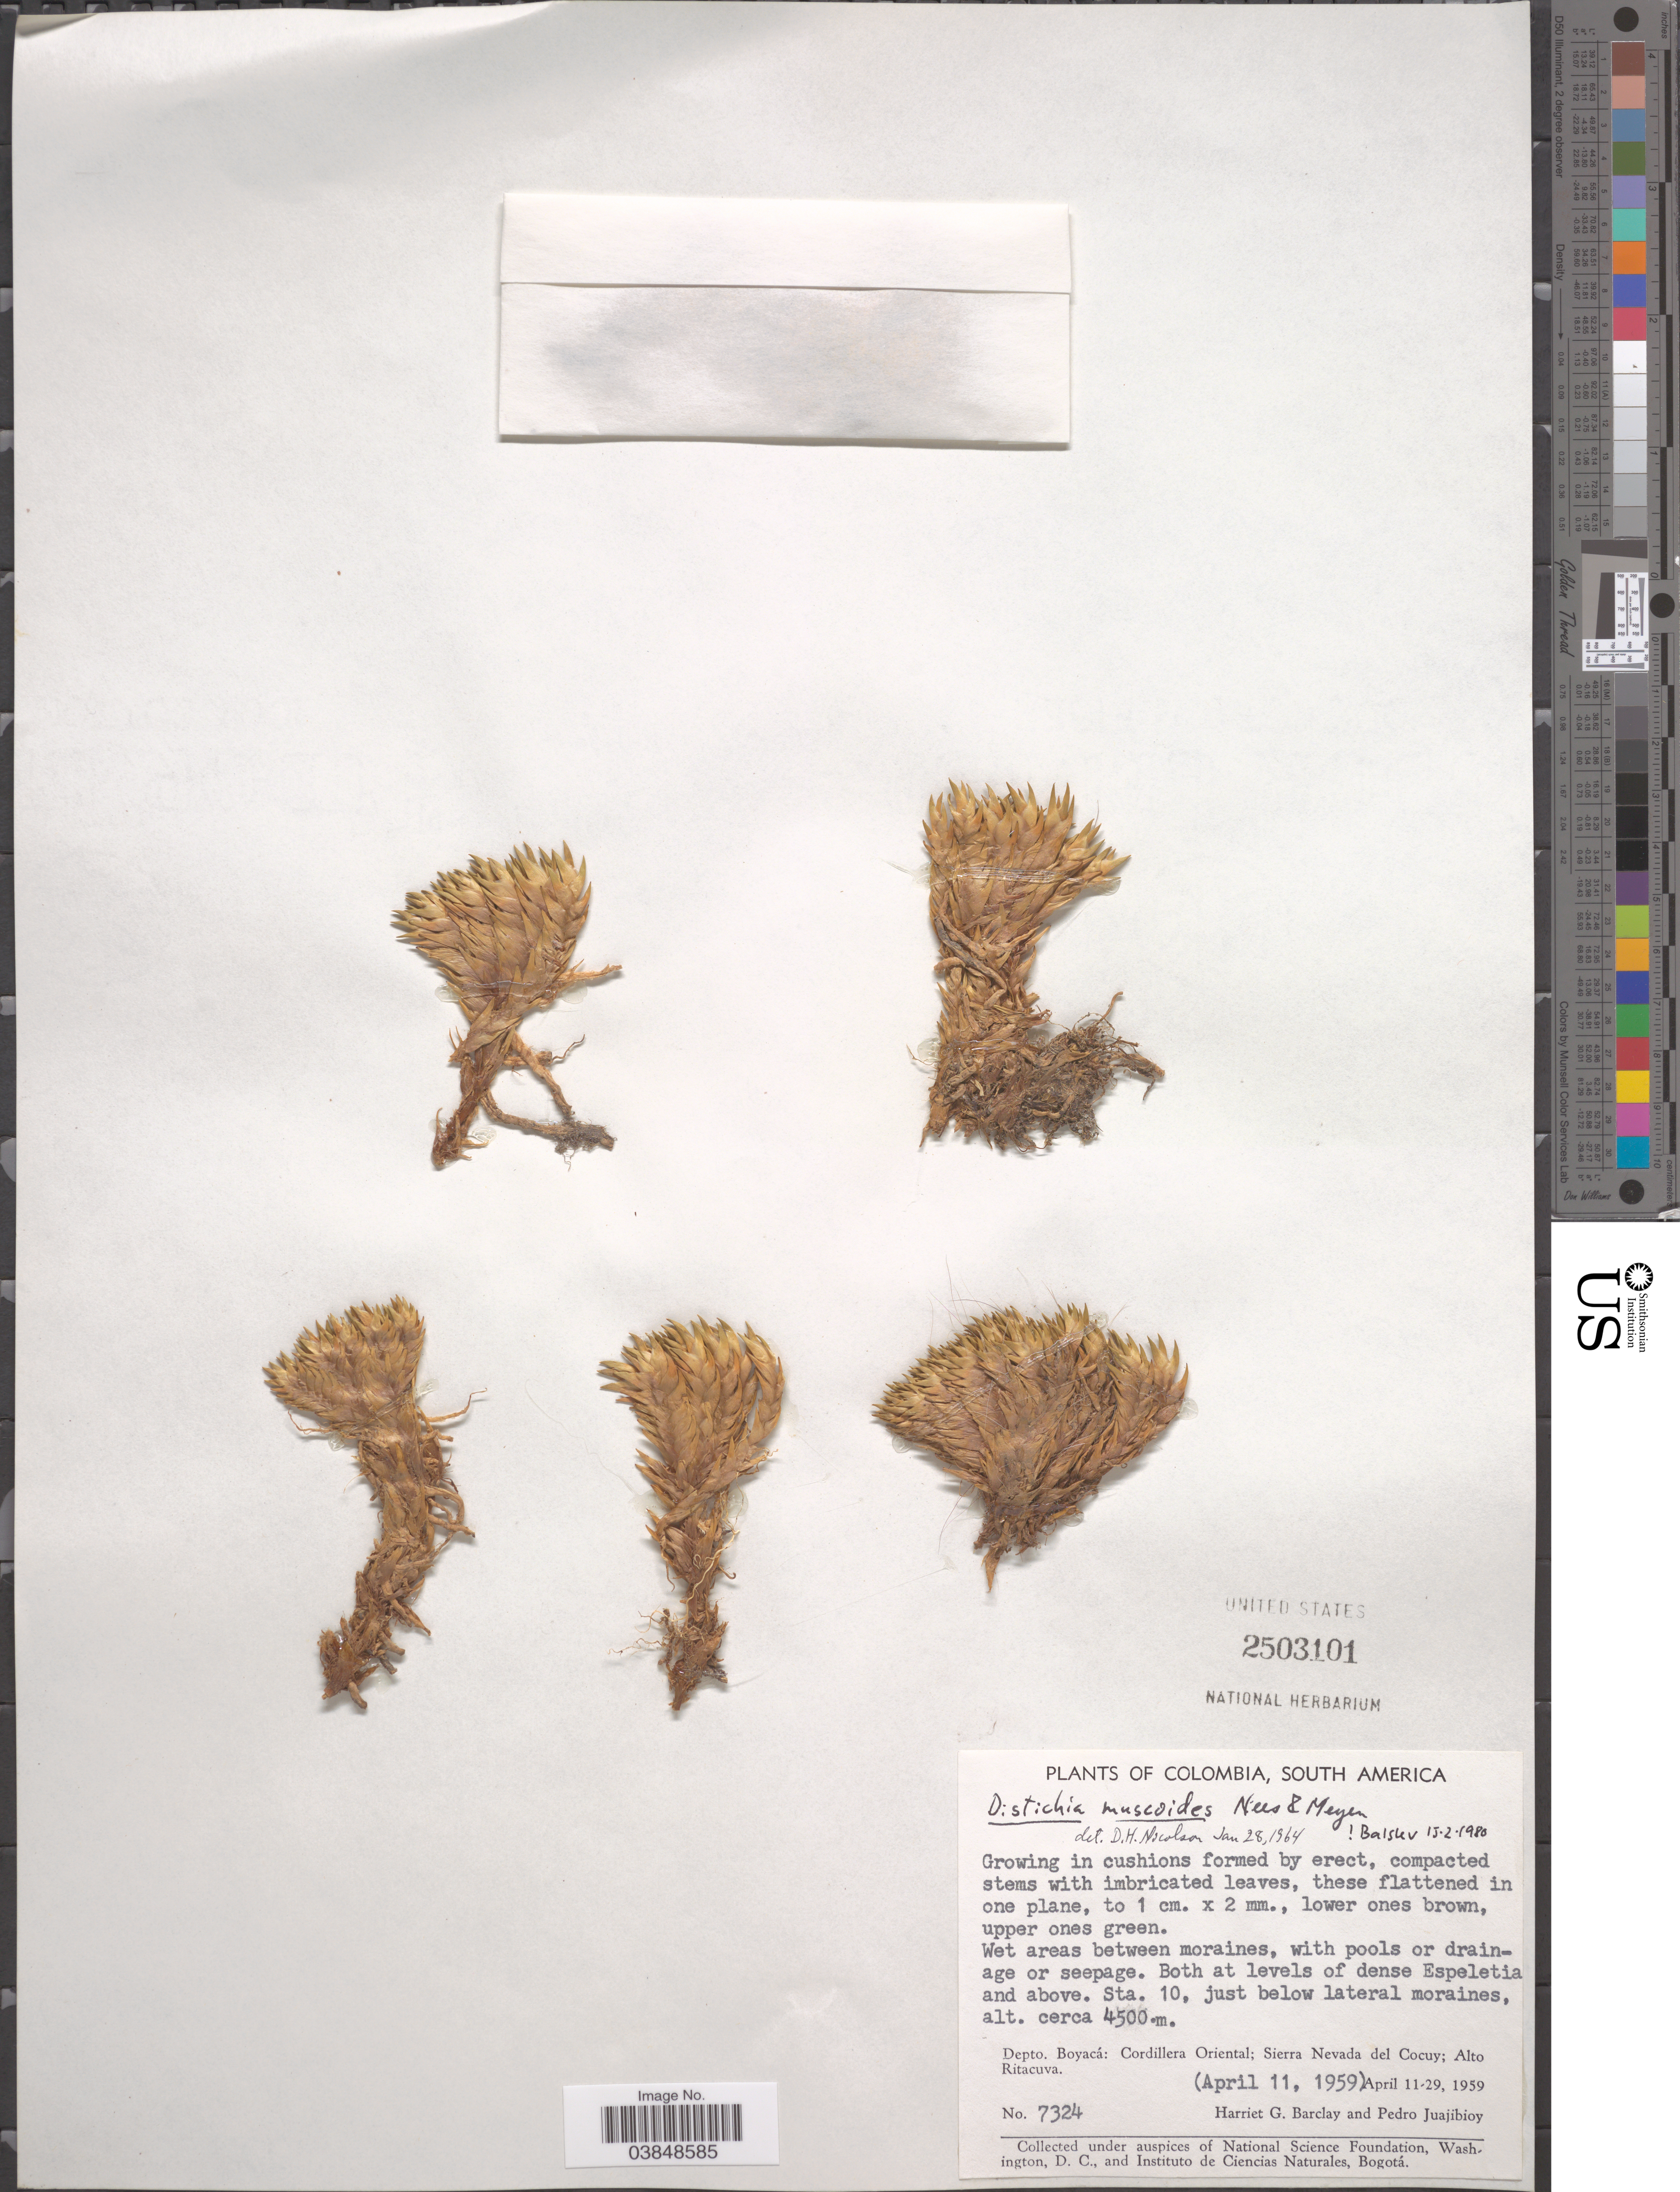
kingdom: Plantae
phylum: Tracheophyta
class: Liliopsida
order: Poales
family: Juncaceae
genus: Distichia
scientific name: Distichia muscoides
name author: Nees & Meyen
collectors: H. G. Barclay & P. Juajibioy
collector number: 7324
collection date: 1959-04-11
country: Colombia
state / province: Boyacá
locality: Sta. 10, just below lateral moraines. Depto. Boyacá: Cordillera Oriental; Sierra Nevada del Cocuy; Alto Ritacuva.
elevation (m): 4500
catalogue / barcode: US 2503101